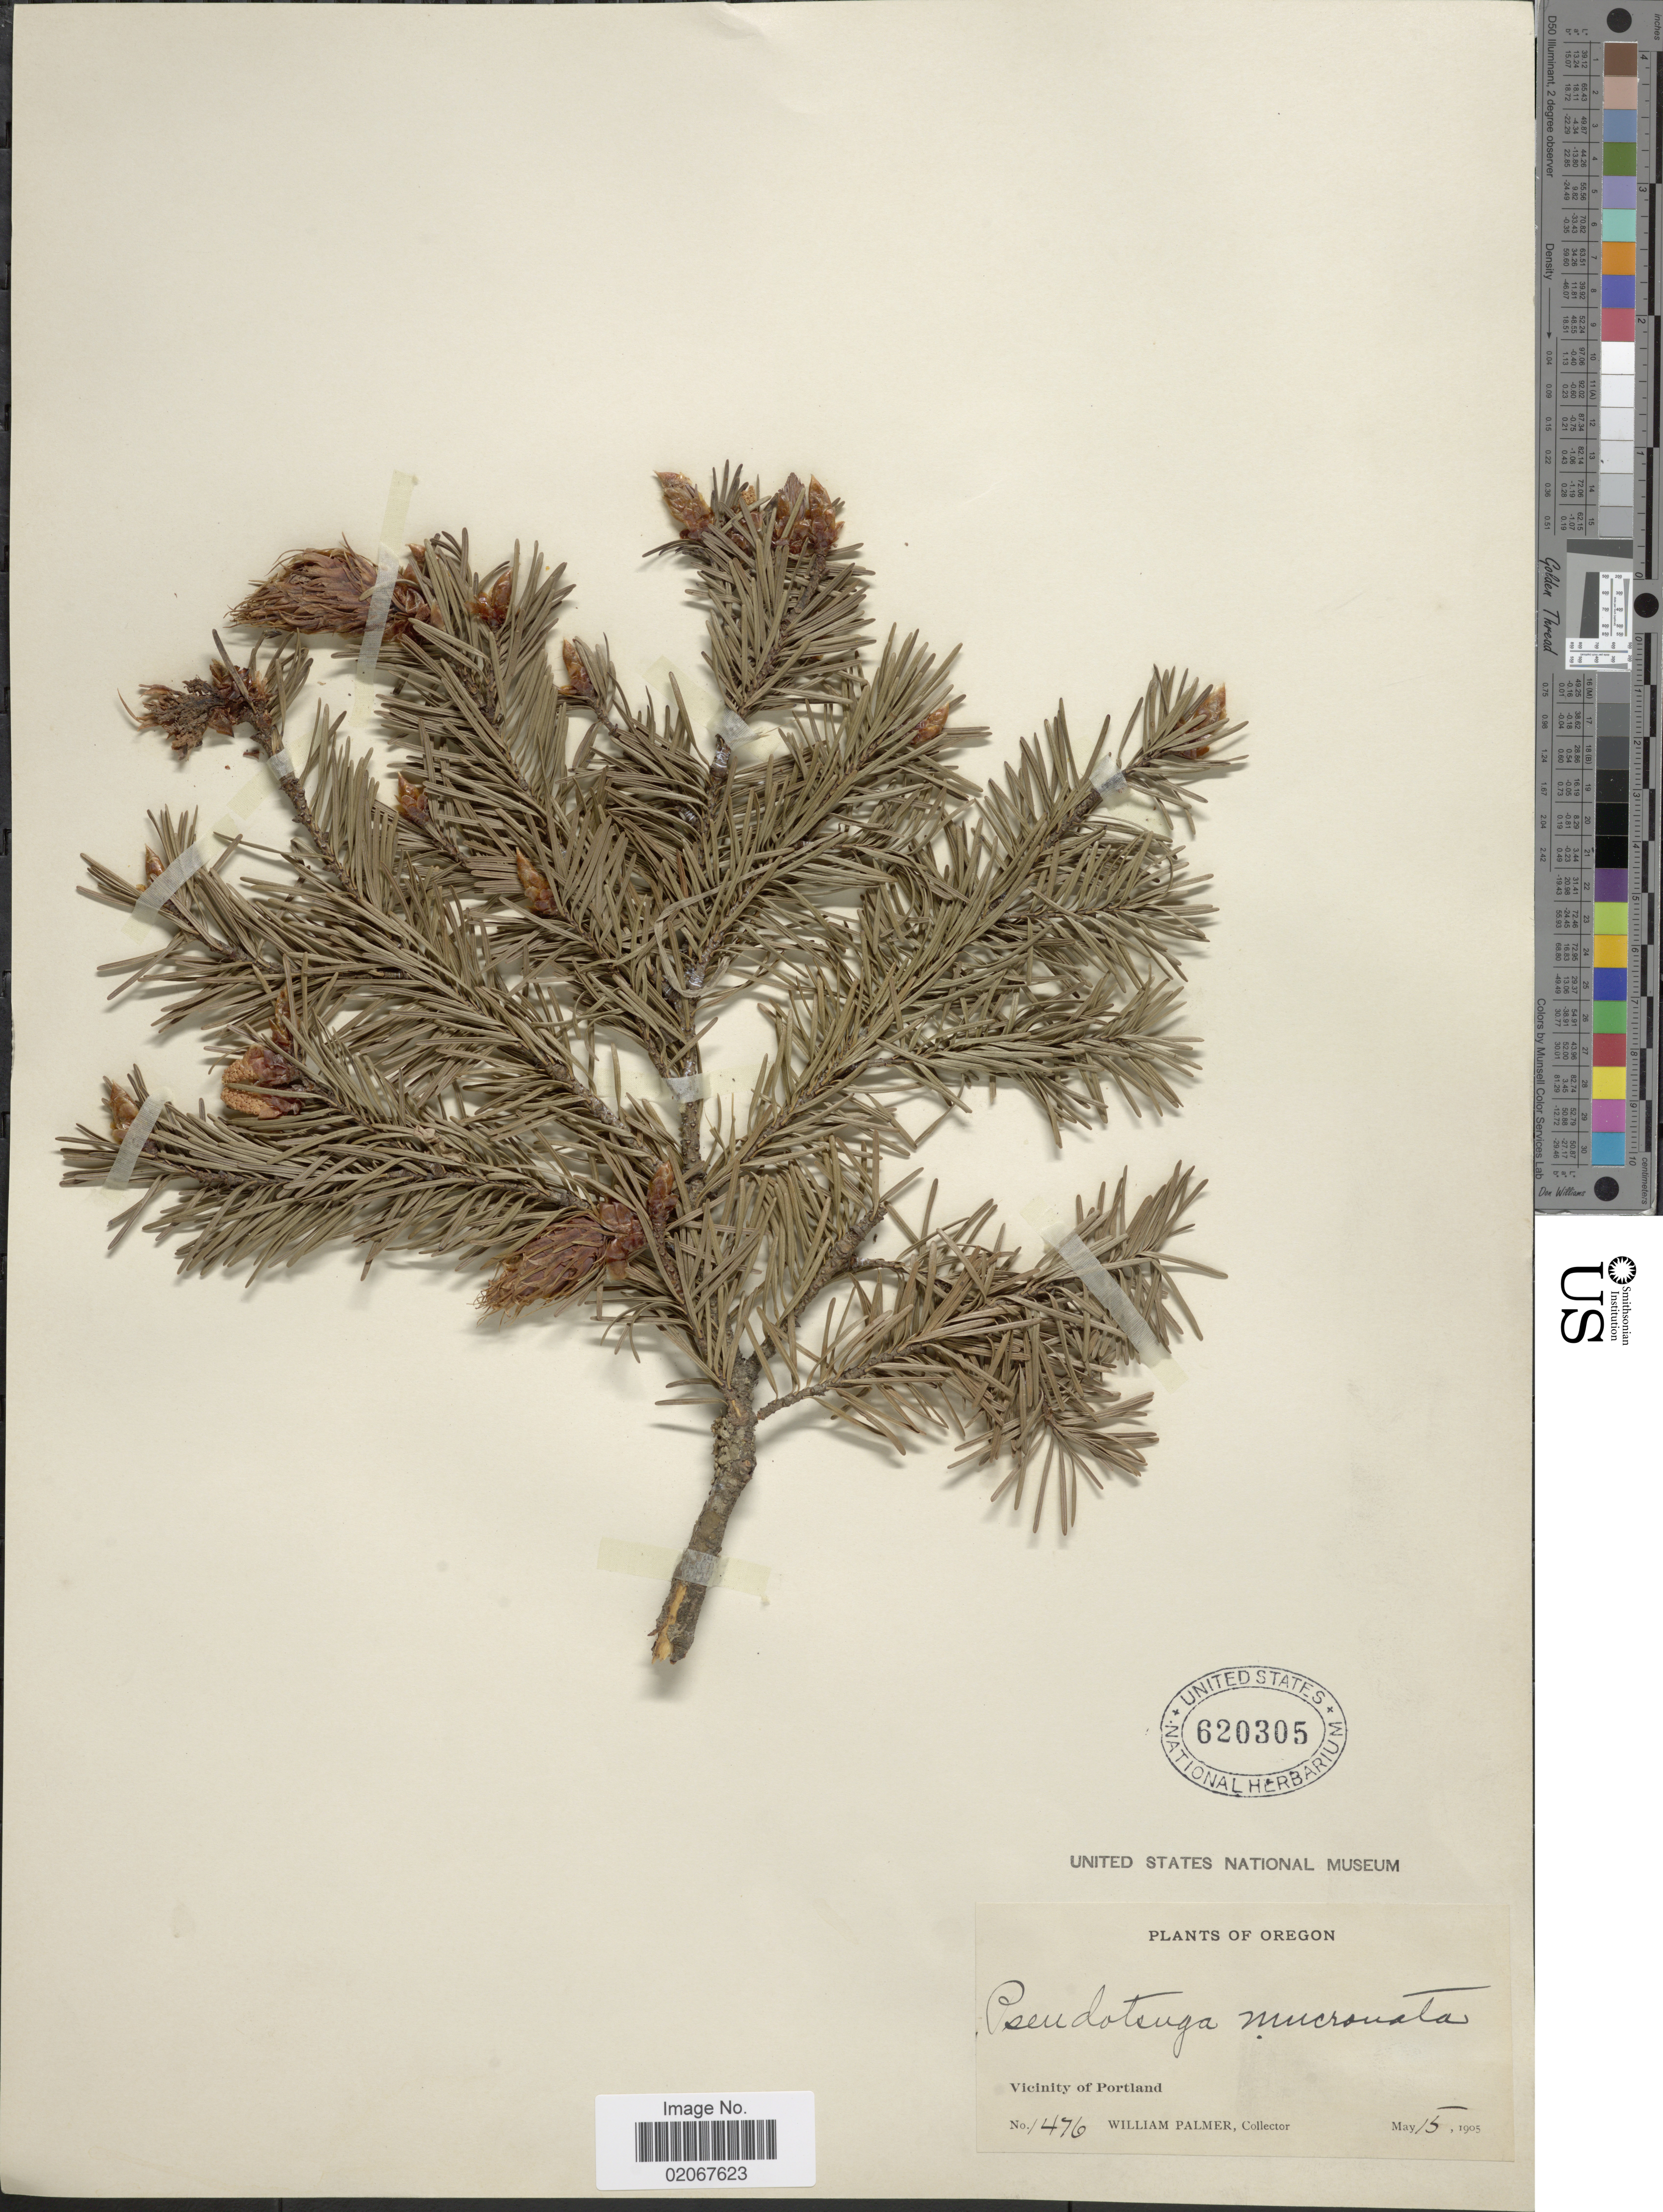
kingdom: Plantae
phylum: Tracheophyta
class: Pinopsida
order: Pinales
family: Pinaceae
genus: Pseudotsuga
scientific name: Pseudotsuga menziesii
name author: (Mirb.) Franco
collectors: W. Palmer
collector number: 1476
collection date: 1905-05-15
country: United States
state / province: Oregon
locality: Portland, Vicinity of Portland.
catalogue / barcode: US 620305